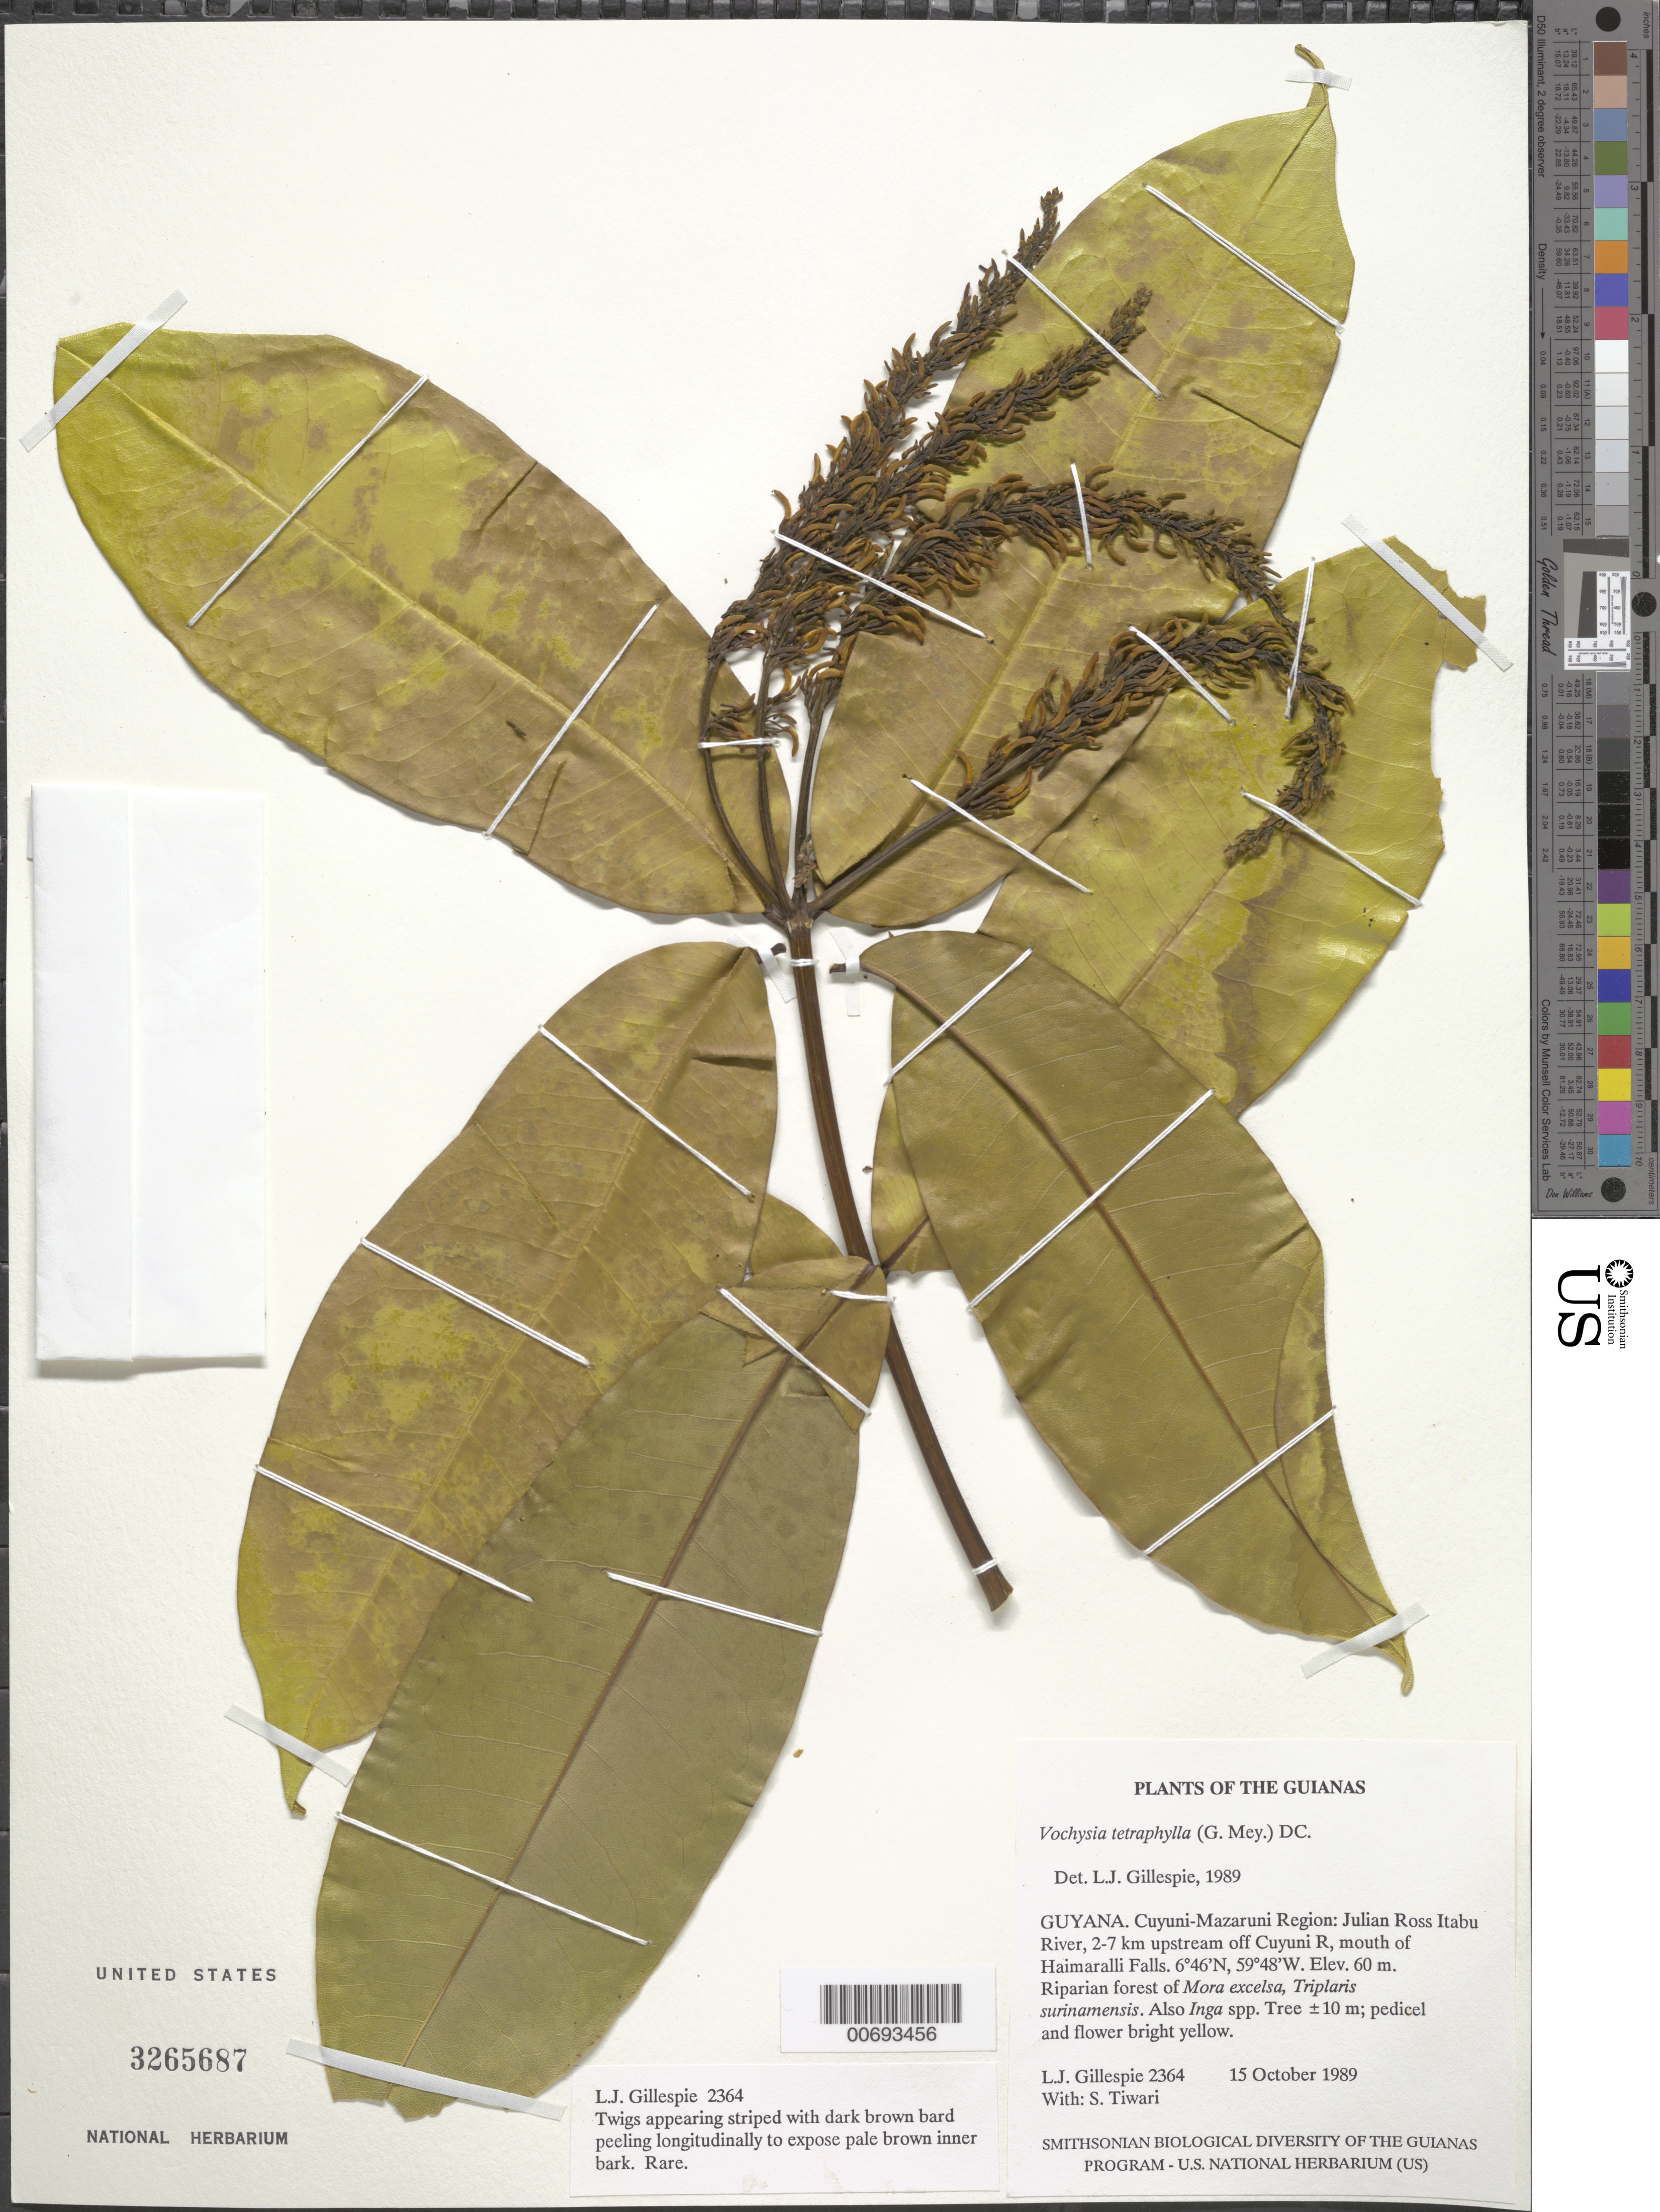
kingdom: Plantae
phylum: Tracheophyta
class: Magnoliopsida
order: Myrtales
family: Vochysiaceae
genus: Vochysia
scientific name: Vochysia tetraphylla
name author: (G. Mey.) DC.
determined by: Gillespie, L. J.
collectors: L. J. Gillespie & S. Tiwari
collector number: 2364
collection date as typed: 15 October 1989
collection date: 1989-10-15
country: Guyana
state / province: Cuyuni-Mazaruni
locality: Julian Ross Itabu River, 2-7 km upstream off Cuyuni R, mouth of Haimaralli Falls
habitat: Riparian forest of Mora excelsa, Triplaris surinamensis. Also Inga spp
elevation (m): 60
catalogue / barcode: US 3265687